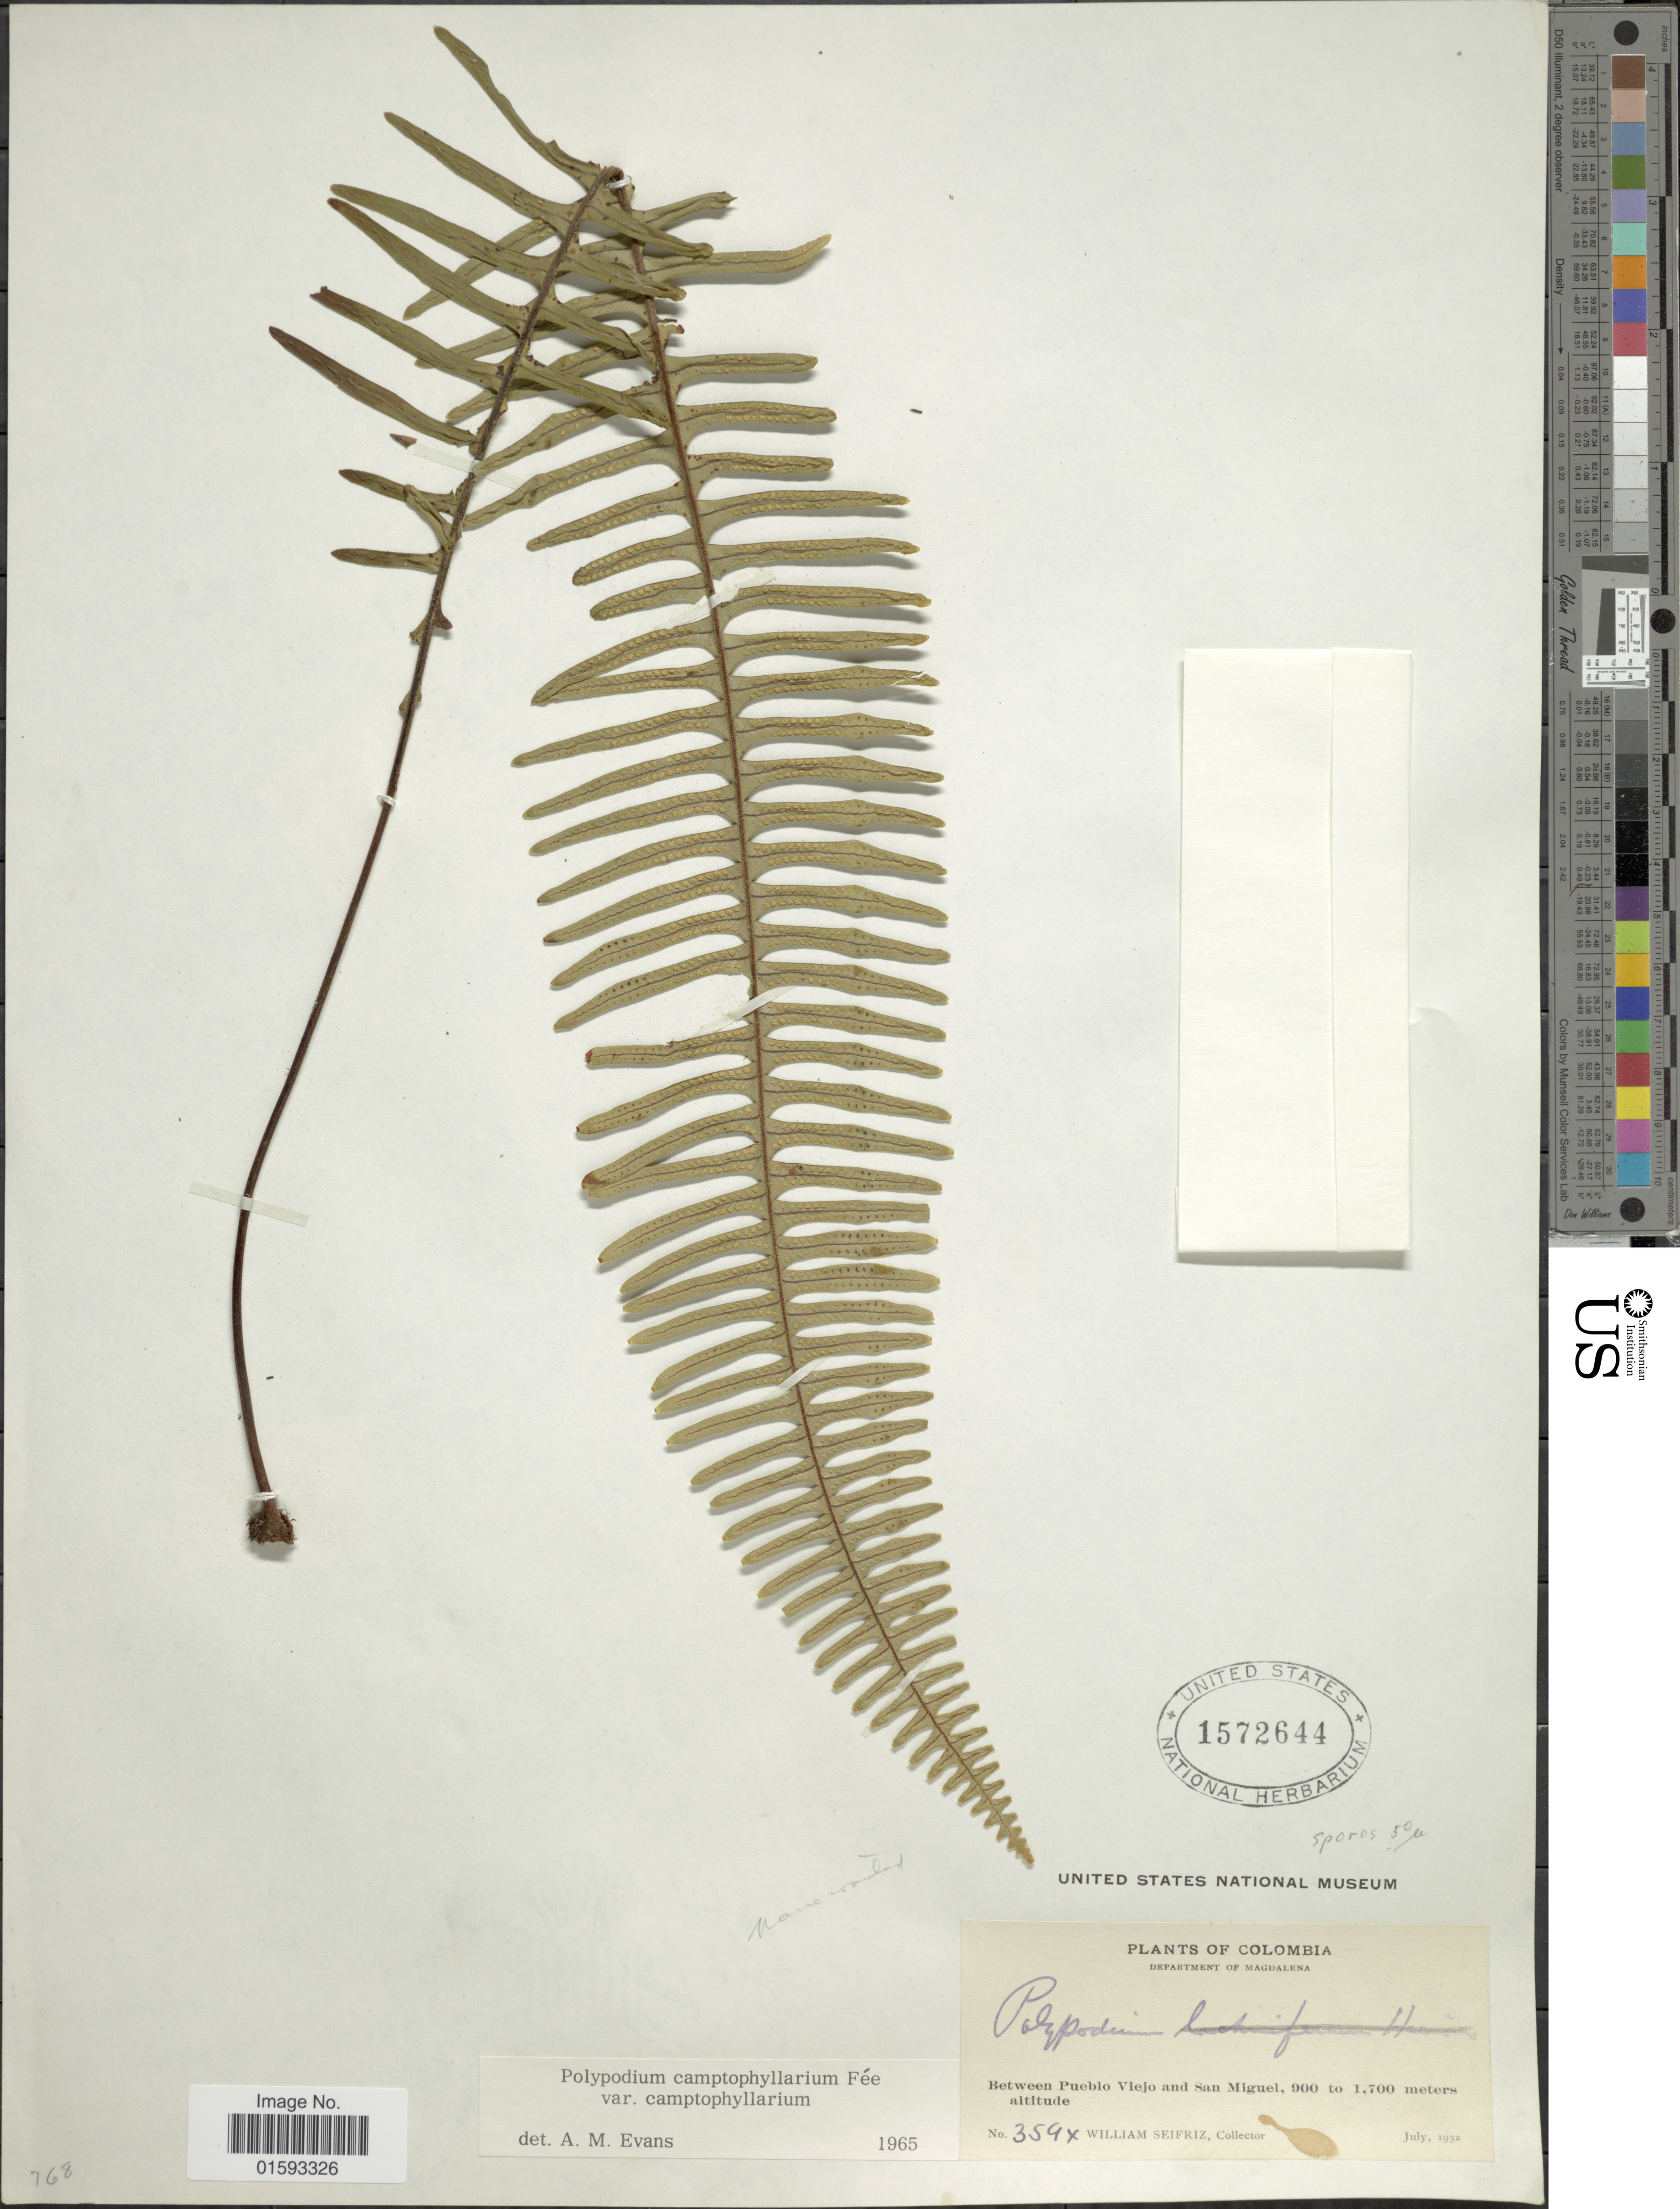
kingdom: Plantae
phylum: Tracheophyta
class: Polypodiopsida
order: Polypodiales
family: Polypodiaceae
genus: Pecluma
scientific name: Pecluma camptophyllaria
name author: (Fée) M.G. Price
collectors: W. Seifriz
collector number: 359x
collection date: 1932-07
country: Colombia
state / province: Magdalena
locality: Between Pueblo Viejo and San Miguel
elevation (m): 900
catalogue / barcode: US 1572644